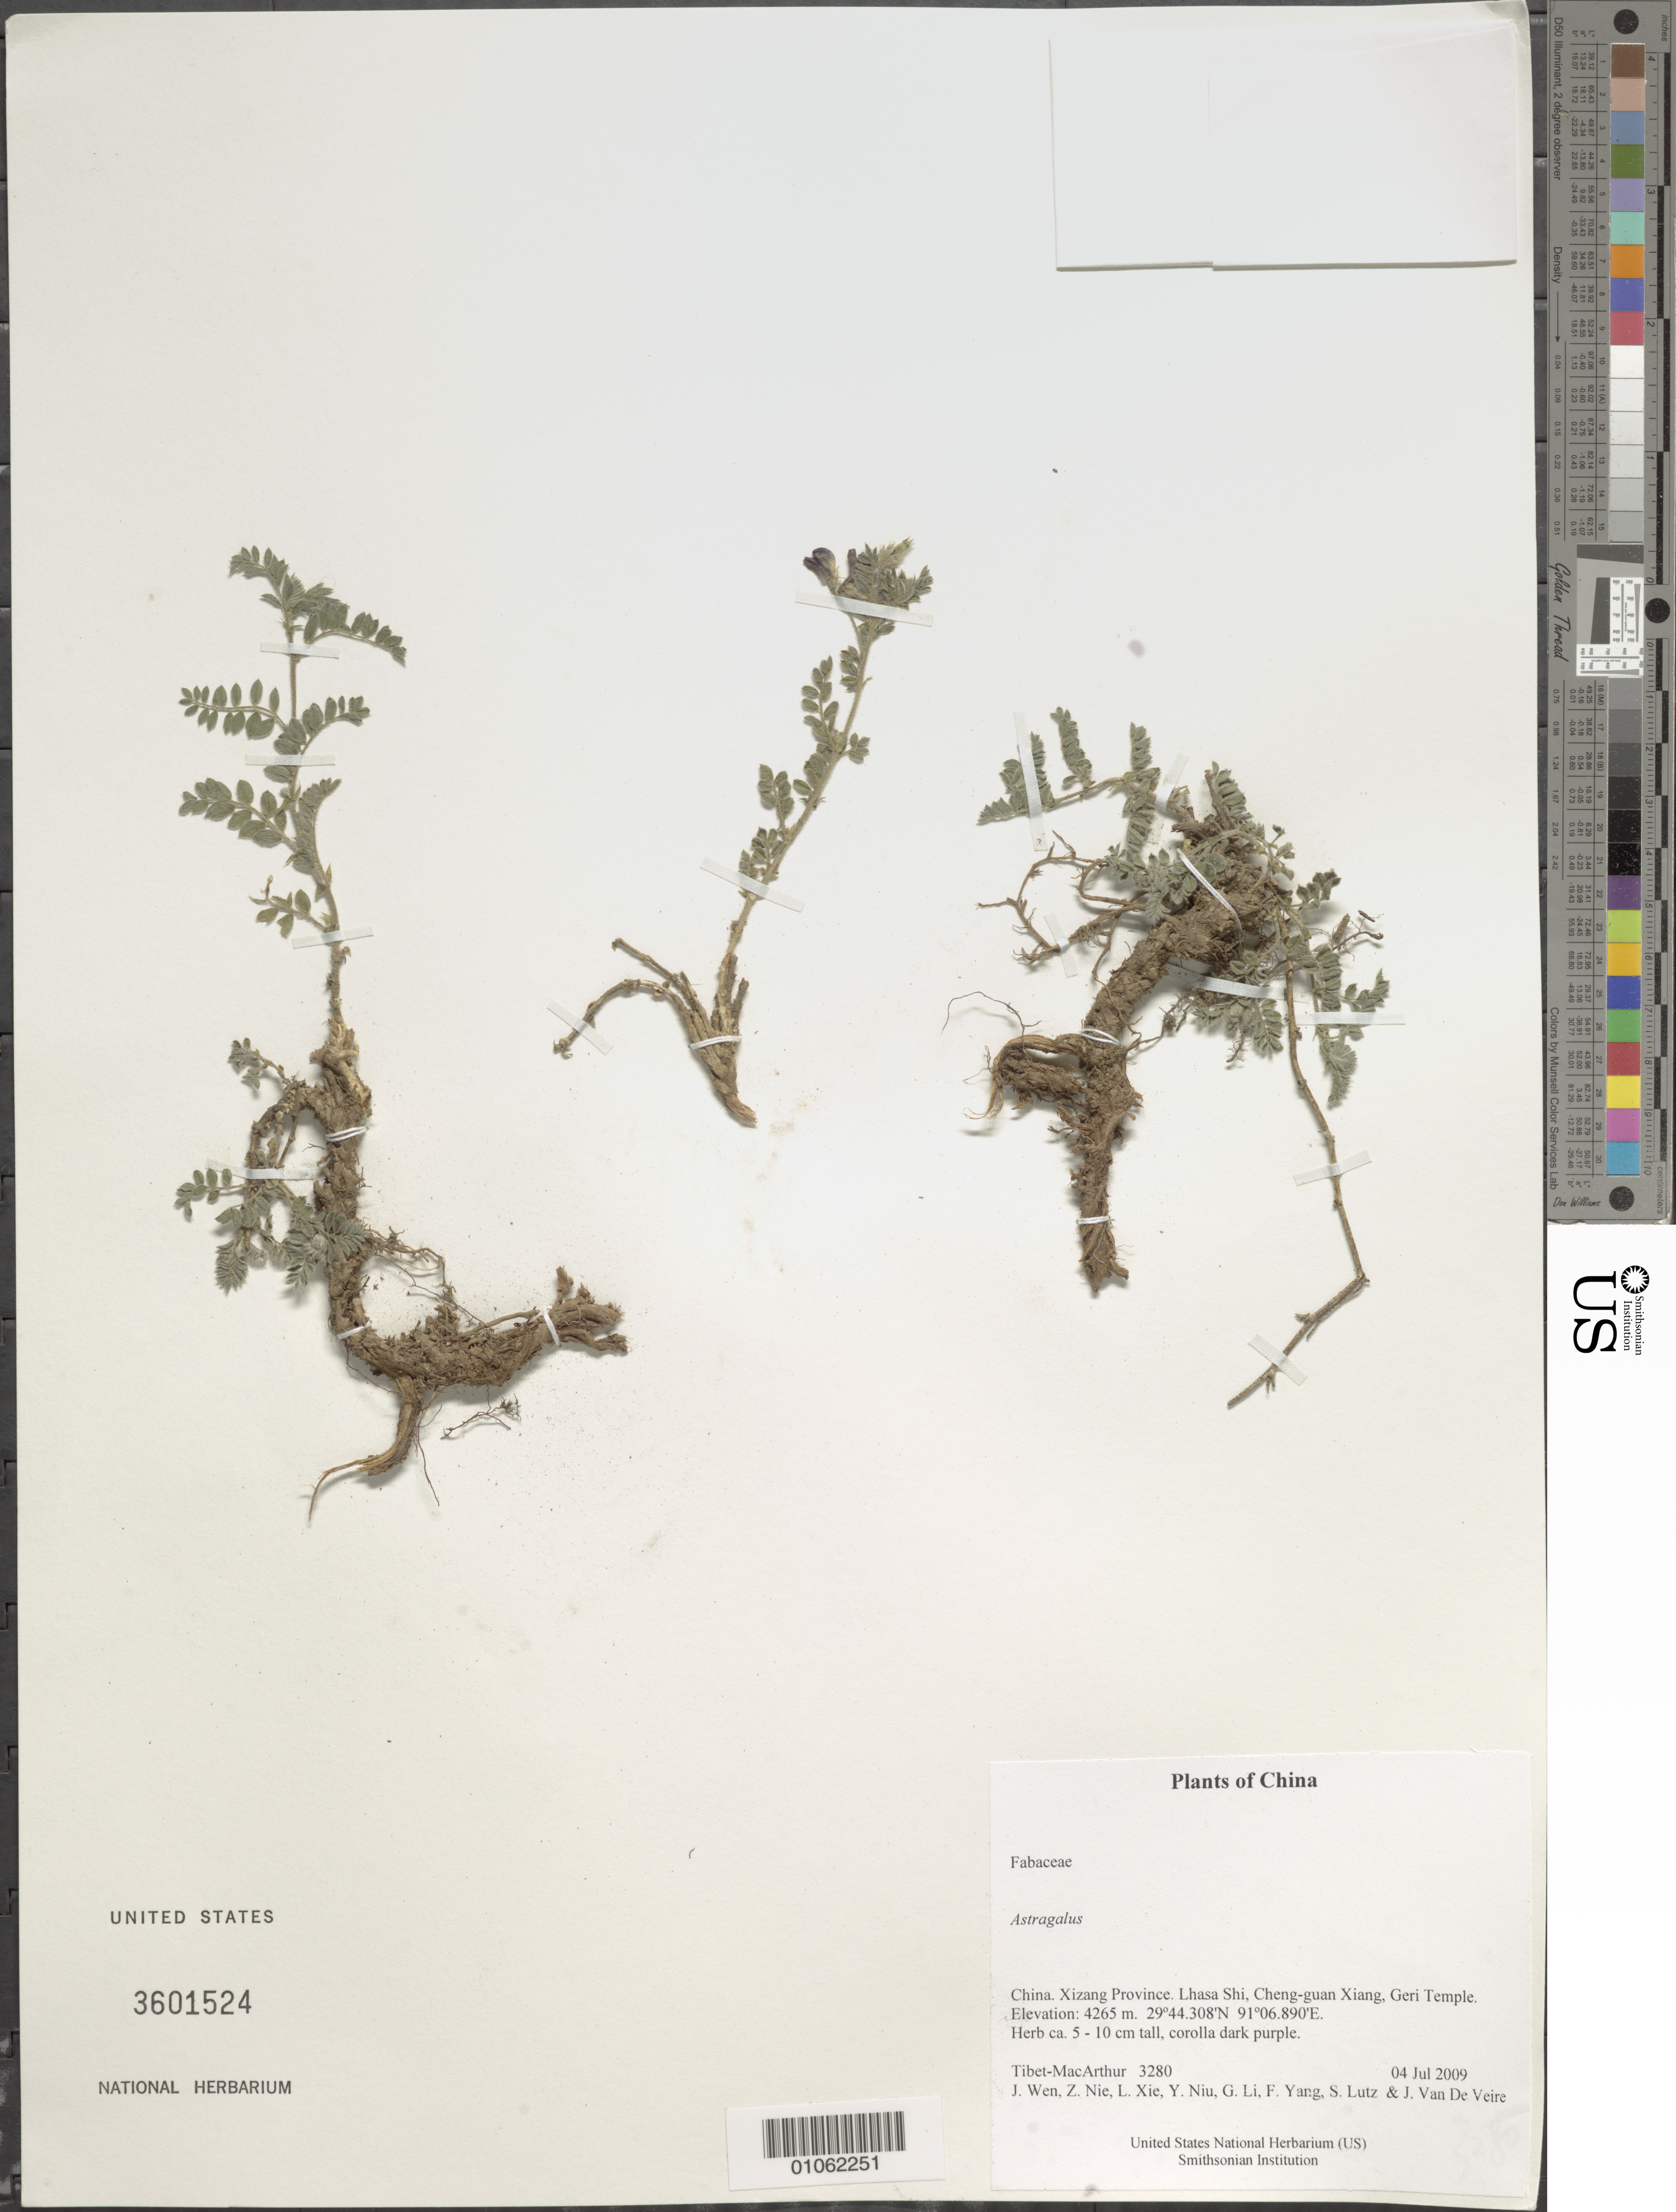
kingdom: Plantae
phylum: Tracheophyta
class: Magnoliopsida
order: Fabales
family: Fabaceae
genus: Astragalus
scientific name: Astragalus sp.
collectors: Tibet-MacArthur, J. Wen, Z. Nie, L. Xie, Y. Niu, G. Li, F. Yang, S. Lutz & J. Van De Veire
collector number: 3280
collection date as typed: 04 Jul 2009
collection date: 2009-07-04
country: China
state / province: Xizang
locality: Lhasa Shi, Cheng-guan Xiang, Geri Temple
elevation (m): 4265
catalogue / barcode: US 3601524